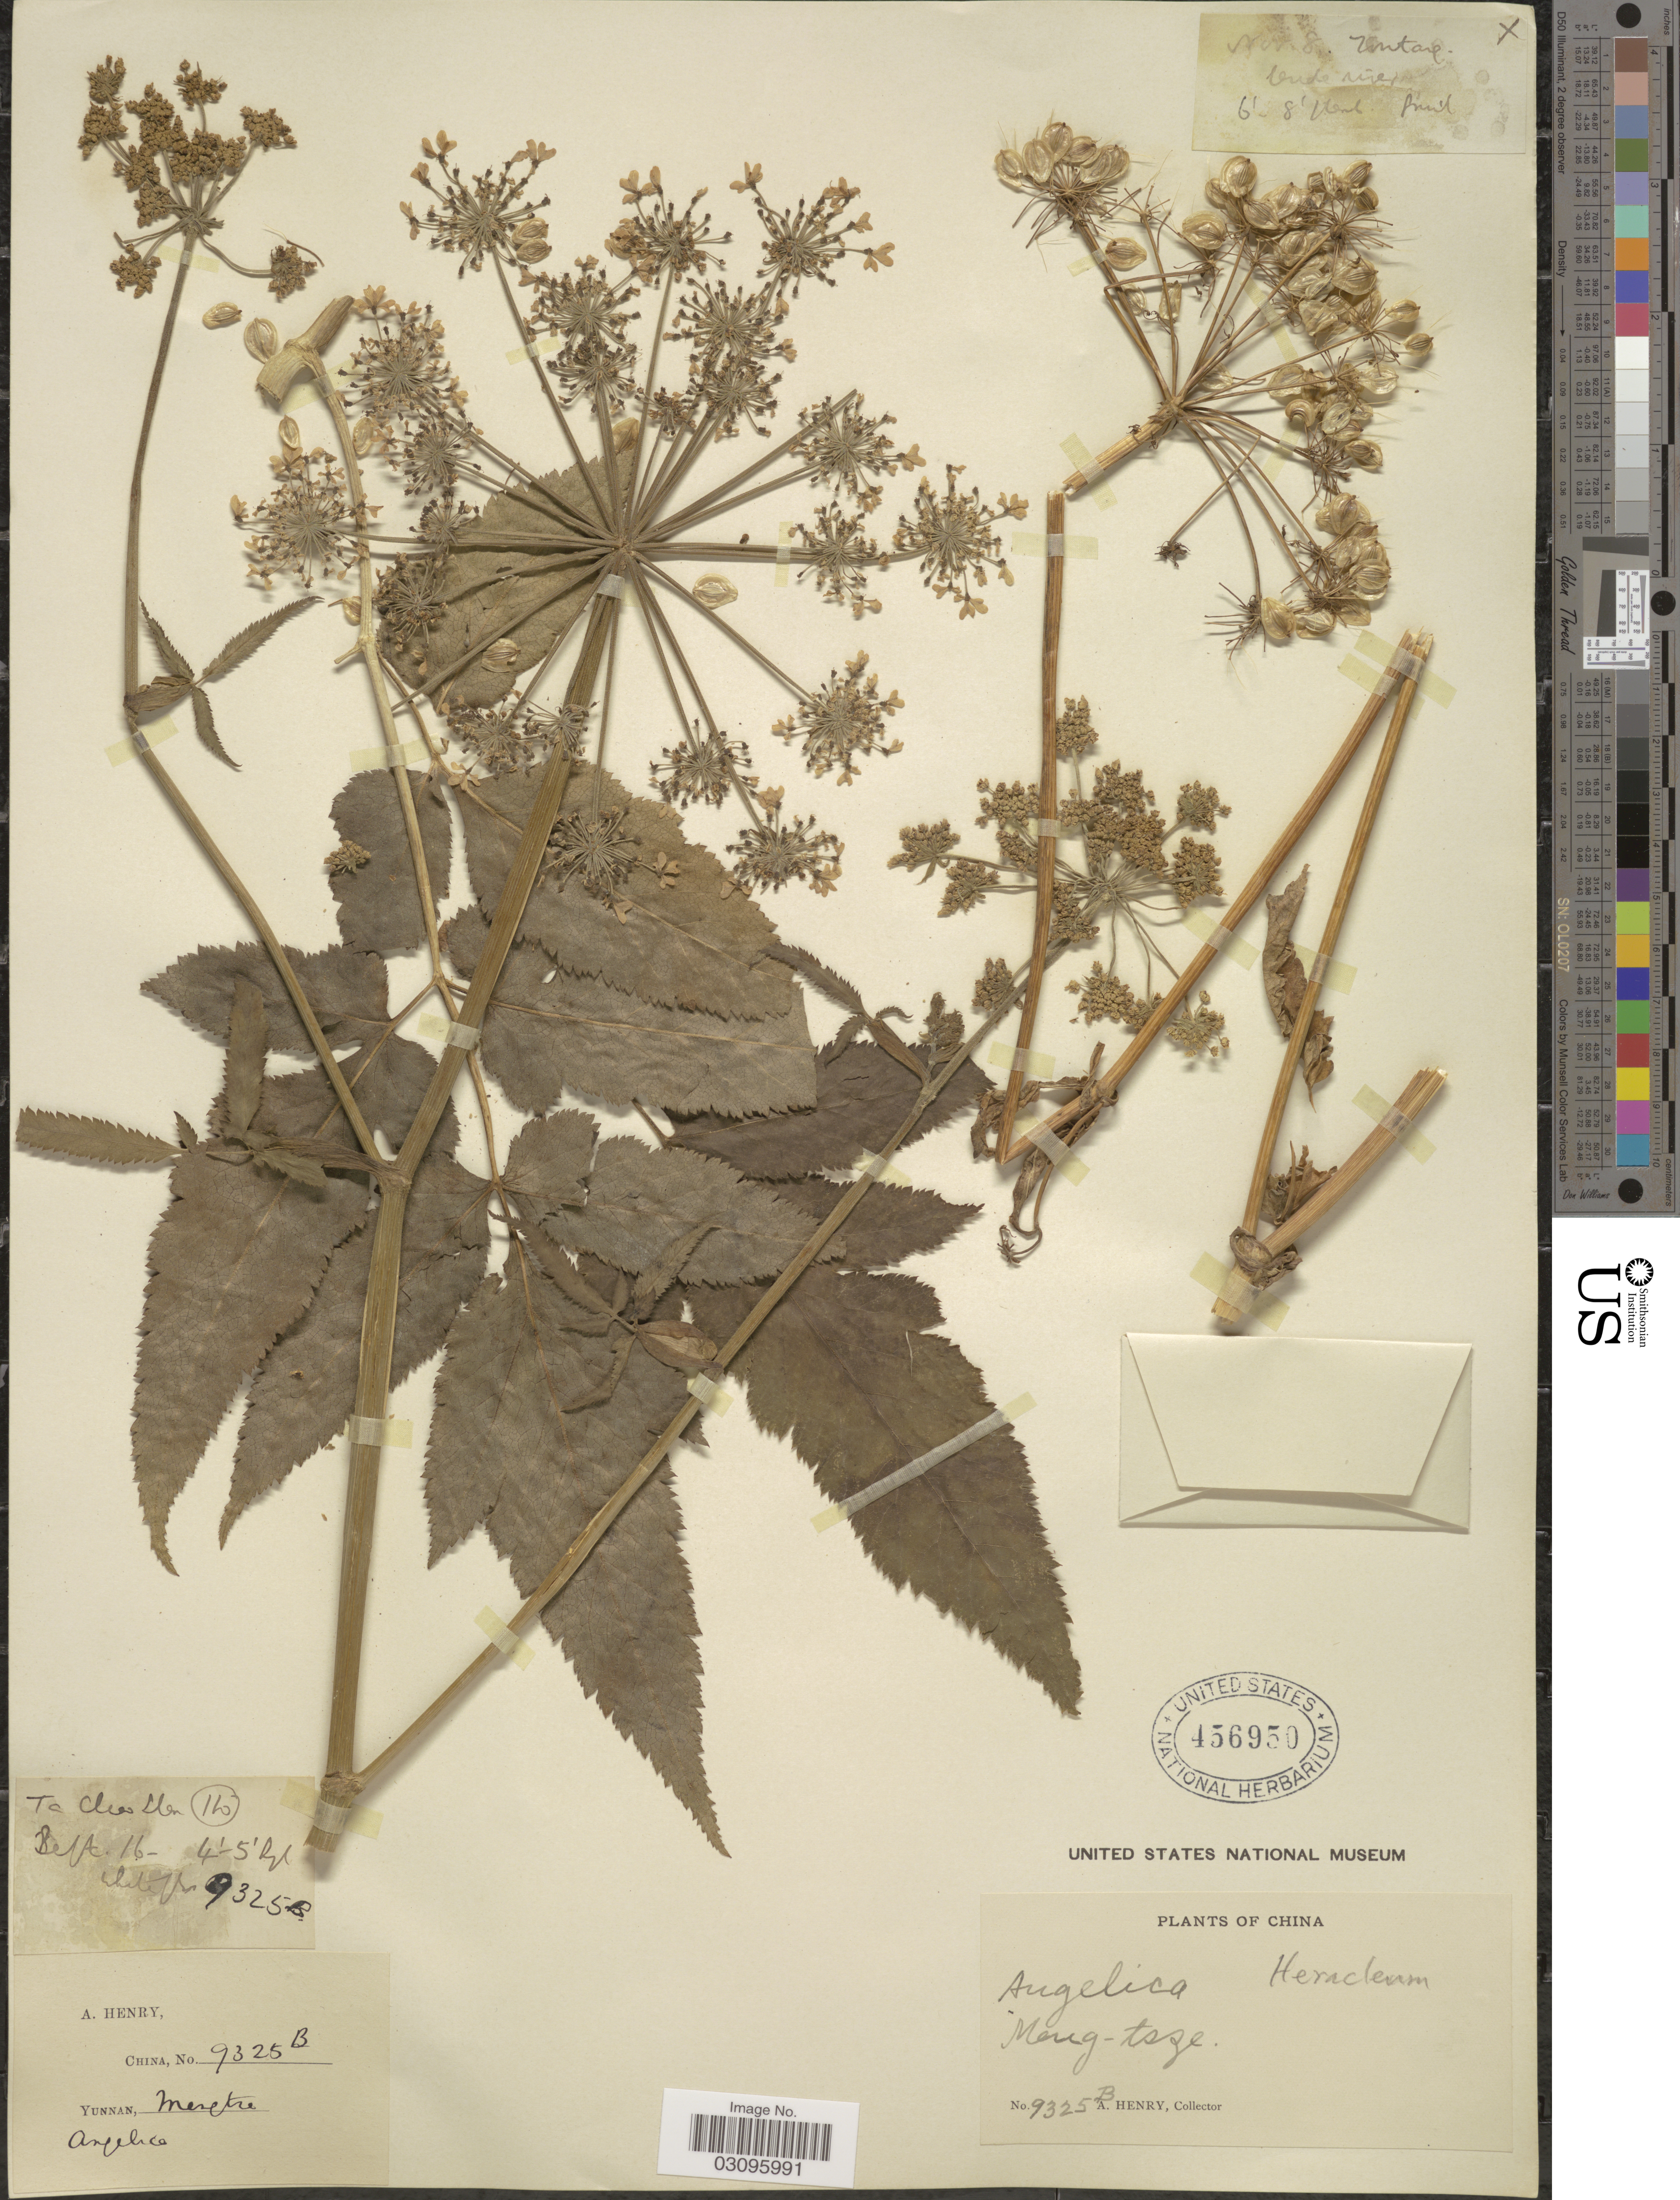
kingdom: Plantae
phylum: Tracheophyta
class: Magnoliopsida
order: Apiales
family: Apiaceae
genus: Heracleum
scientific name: Heracleum sp.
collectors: A. Henry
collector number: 9325 B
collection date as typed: Transcribed d/m/y: /9/16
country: China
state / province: Yunnan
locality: Mengtze.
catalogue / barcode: US 456950